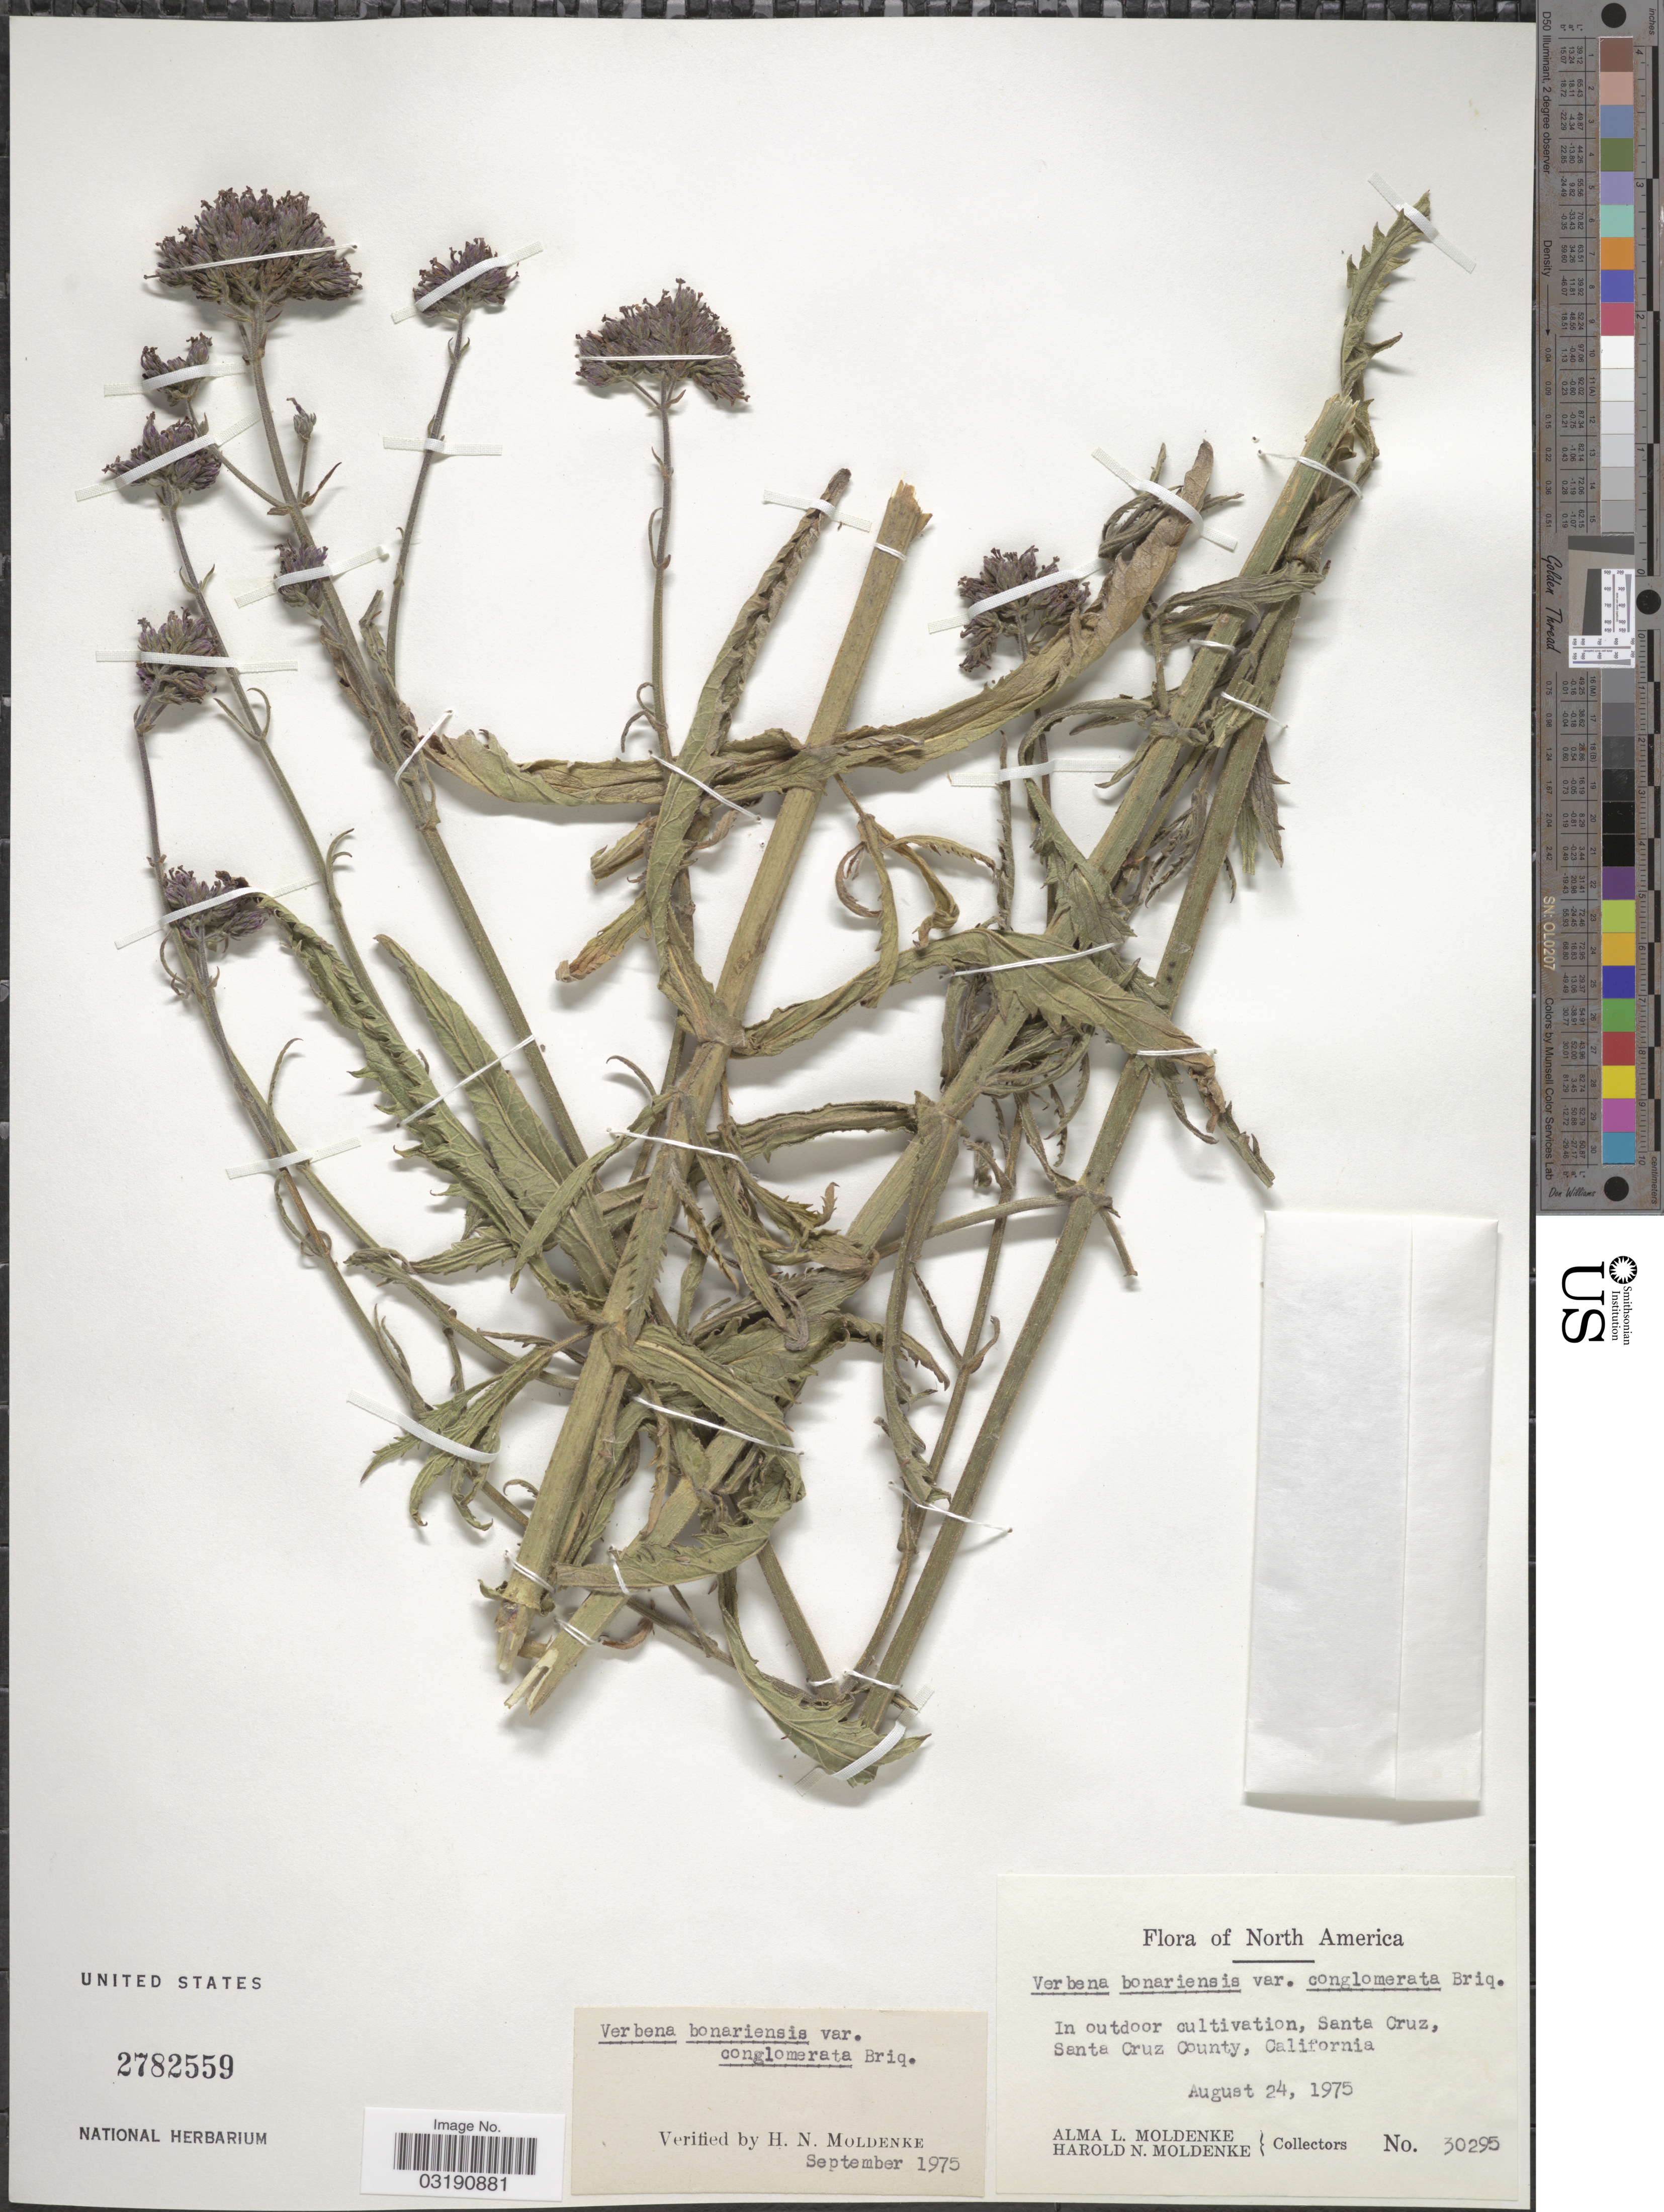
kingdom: Plantae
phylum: Tracheophyta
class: Magnoliopsida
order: Lamiales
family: Verbenaceae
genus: Verbena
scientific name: Verbena bonariensis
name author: L.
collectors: A. L. Moldenke & H. N. Moldenke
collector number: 30295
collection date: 1975-08-24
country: United States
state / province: California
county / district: Santa Cruz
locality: In outdoor cultivation, Santa Cruz, Santa Cruz County.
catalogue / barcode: US 2782559